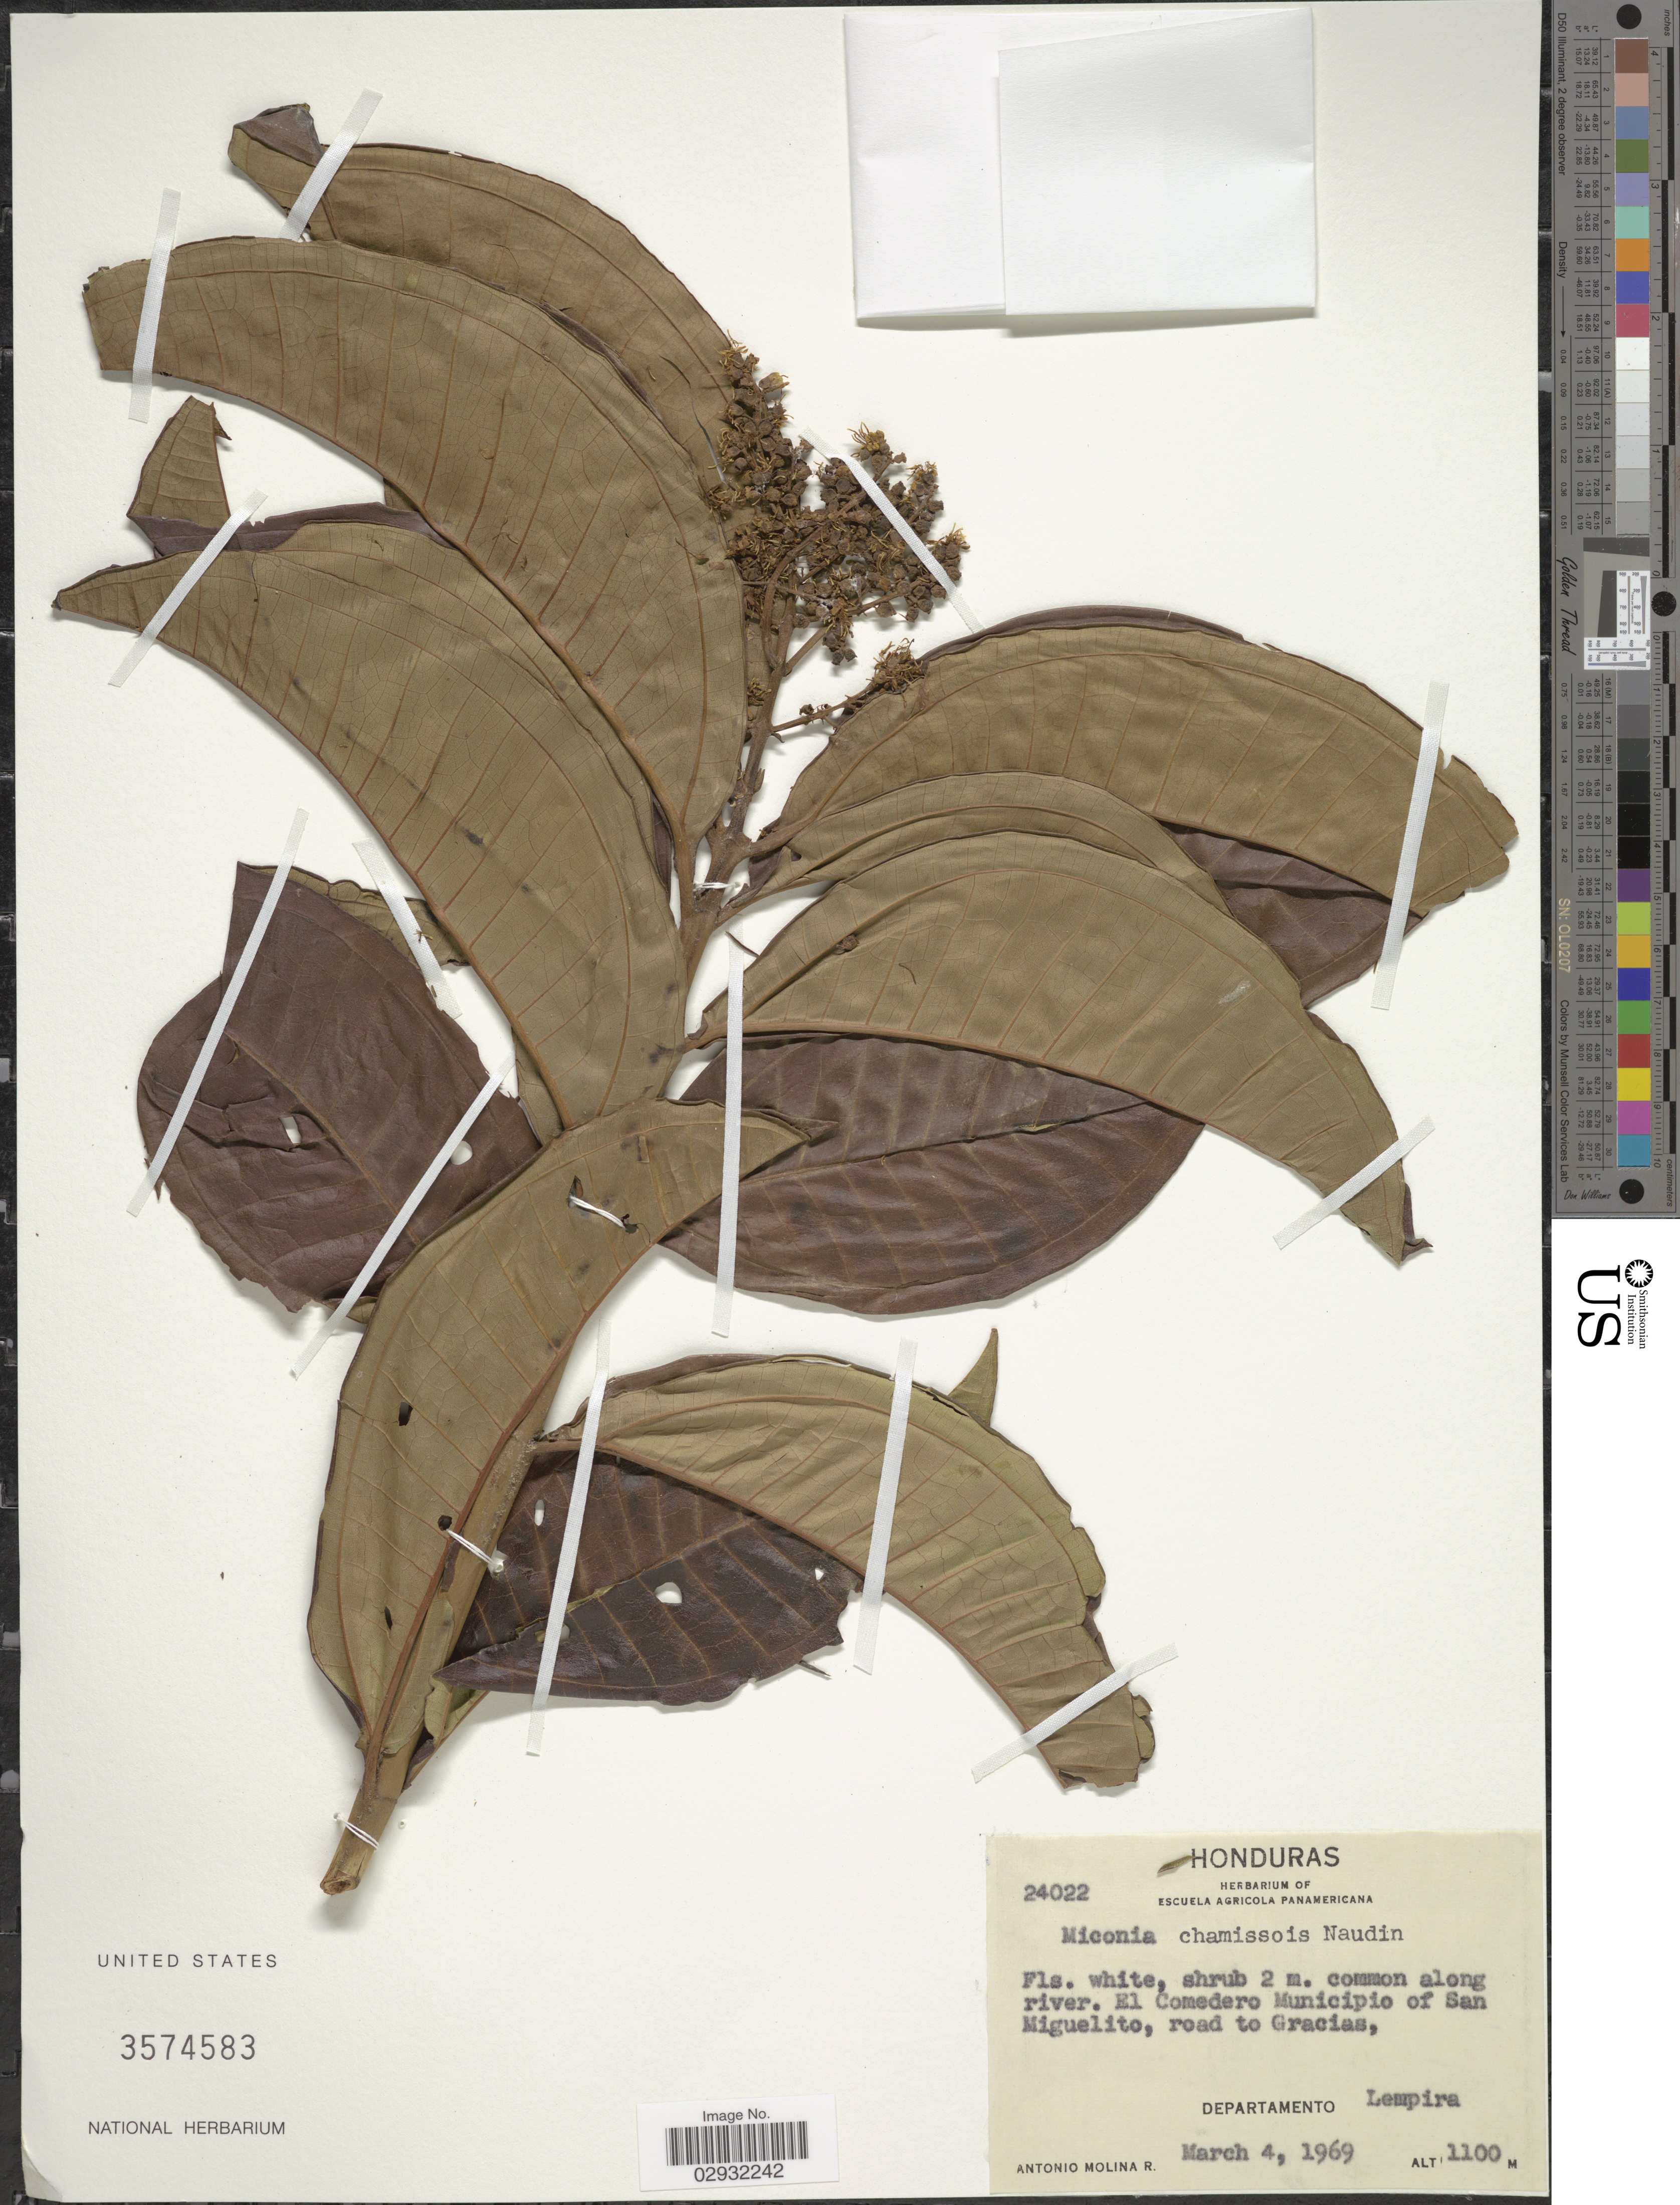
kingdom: Plantae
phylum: Tracheophyta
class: Magnoliopsida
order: Myrtales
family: Melastomataceae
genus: Miconia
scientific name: Miconia chamissois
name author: Naudin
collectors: A. Molina R.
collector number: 24022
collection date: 1969-03-04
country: Honduras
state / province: Lempira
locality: Common along river, El Comedero Municipio of San Miguelito, road to Gracias, Departamento Lempira.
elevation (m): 1100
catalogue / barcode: US 3574583